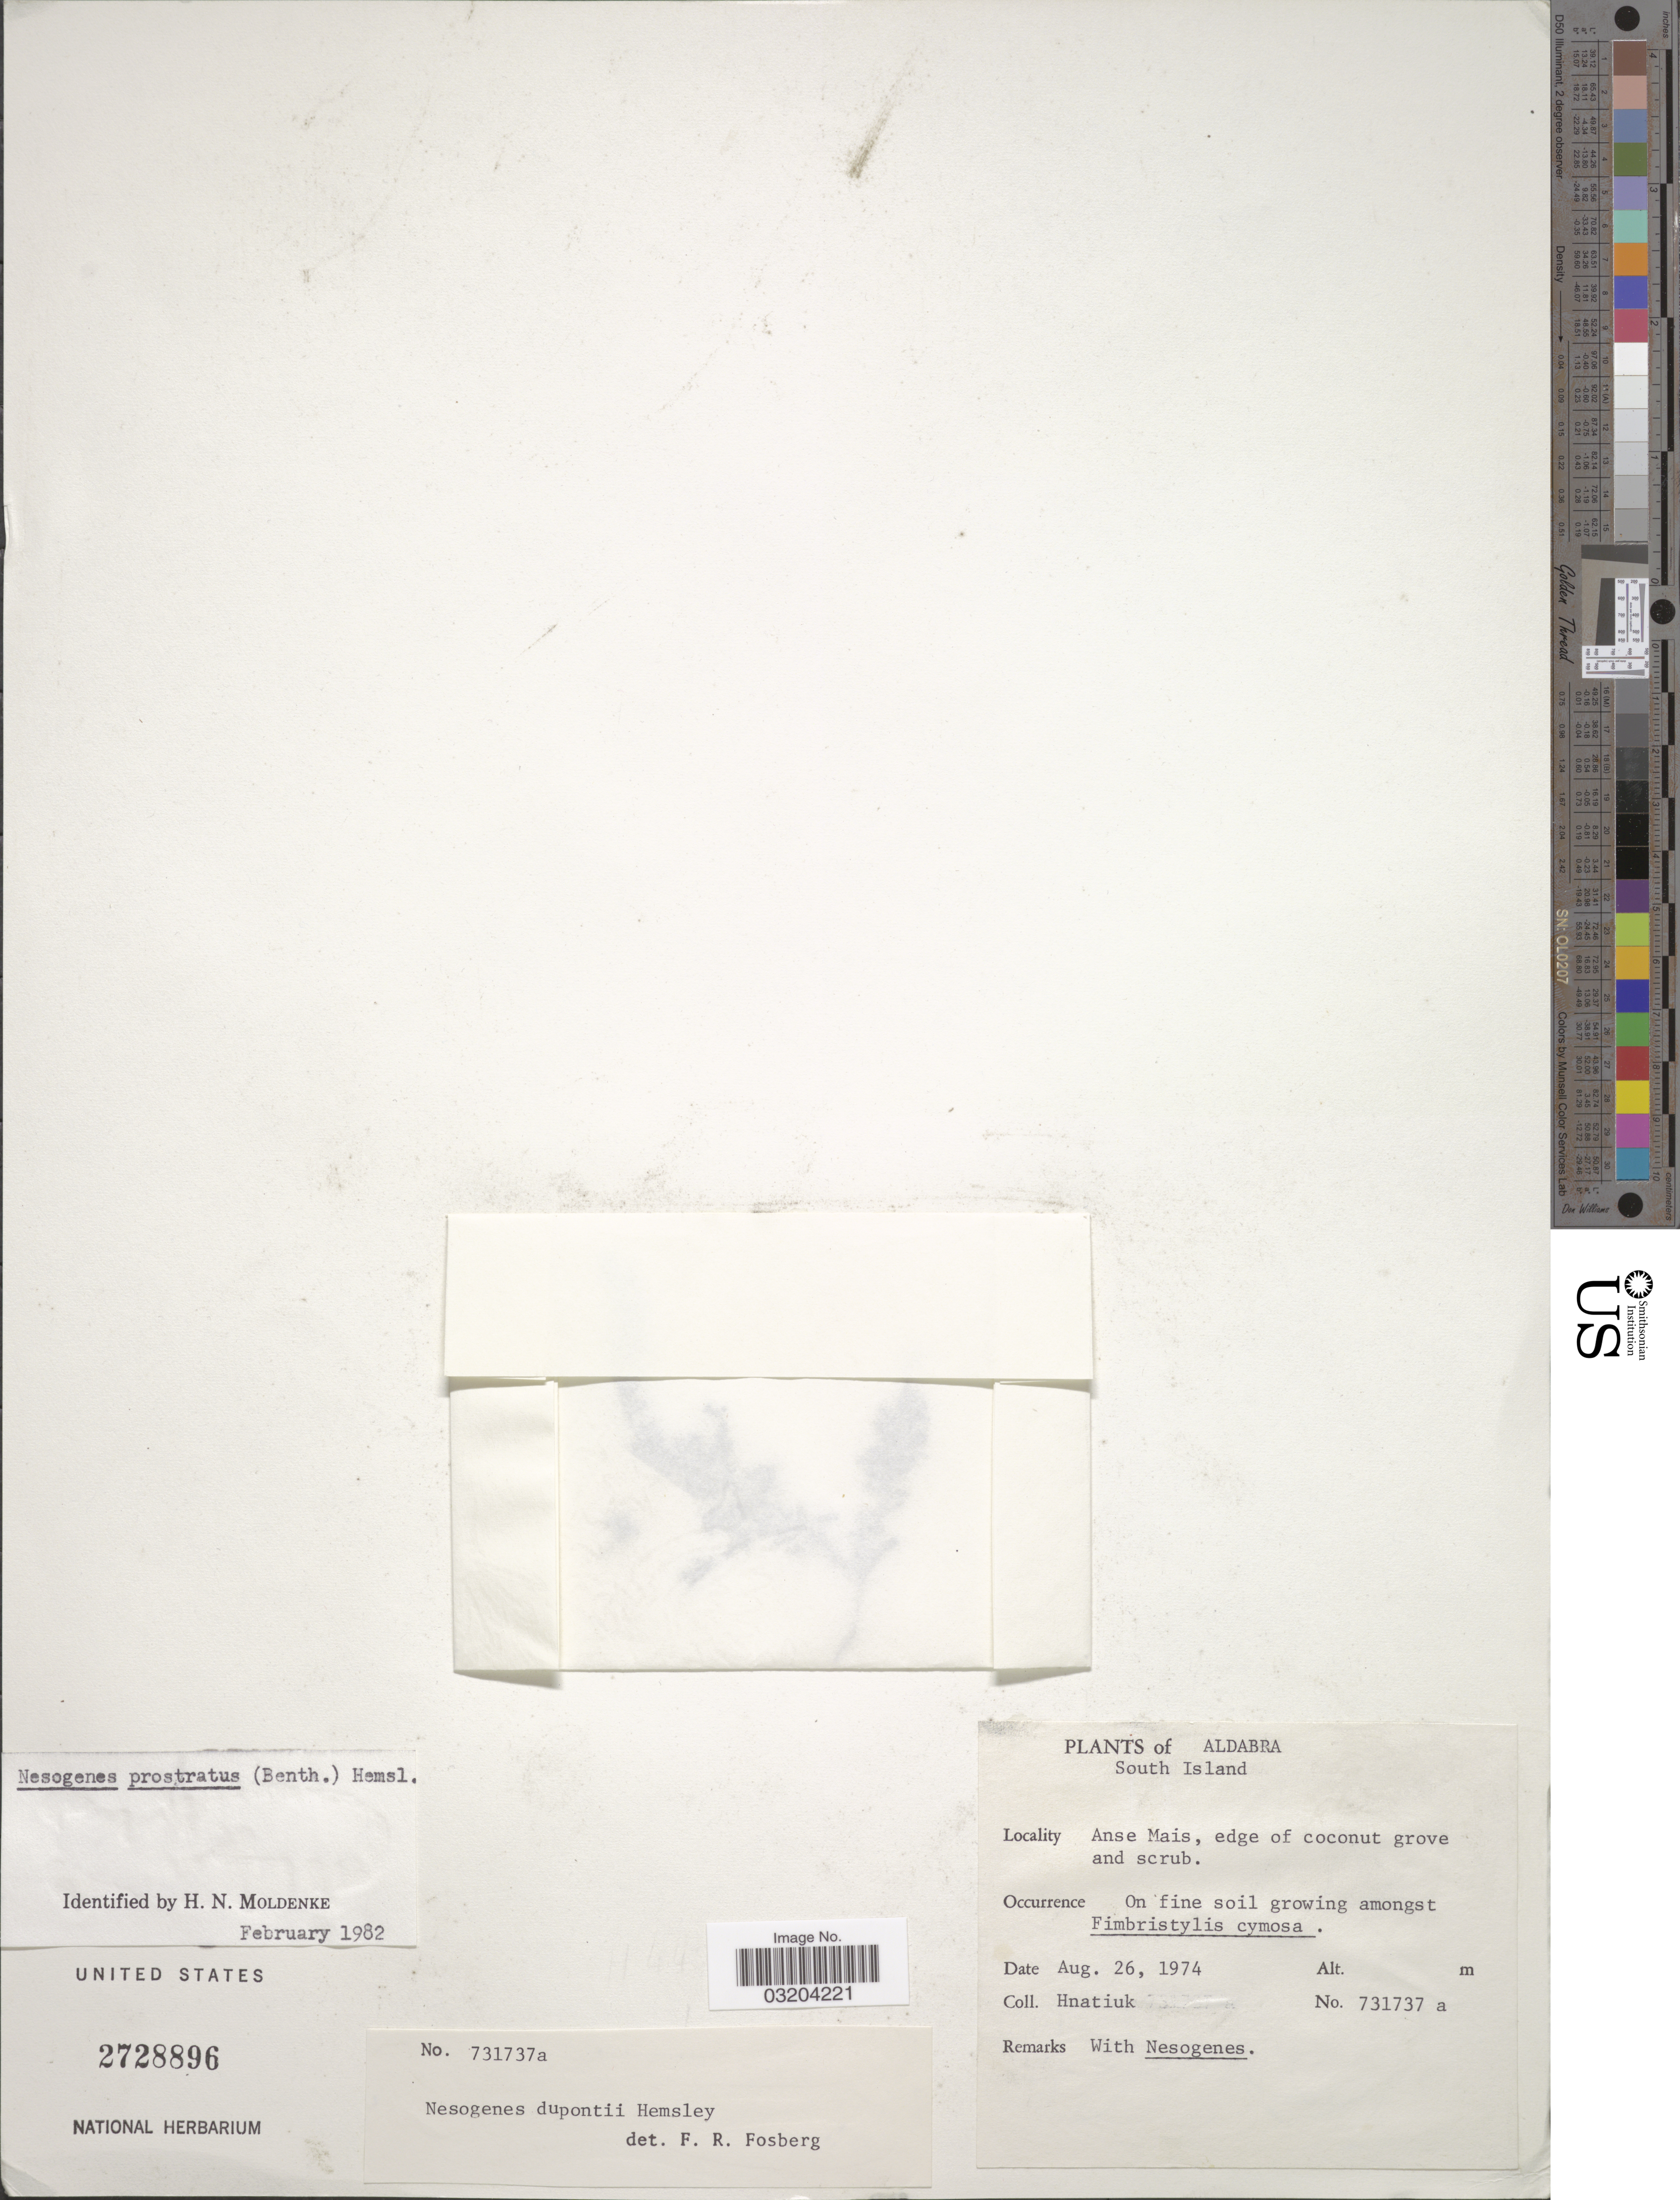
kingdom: Plantae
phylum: Tracheophyta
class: Magnoliopsida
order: Lamiales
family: Orobanchaceae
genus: Nesogenes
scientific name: Nesogenes prostrata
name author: (Benth.) Hemsl.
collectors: H. Hnatiuk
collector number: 731737 a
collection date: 1974-08-26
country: Seychelles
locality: Aldabra, South Island. Anse Mais, edge of coconut grove and scrub.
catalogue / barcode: US 2728896